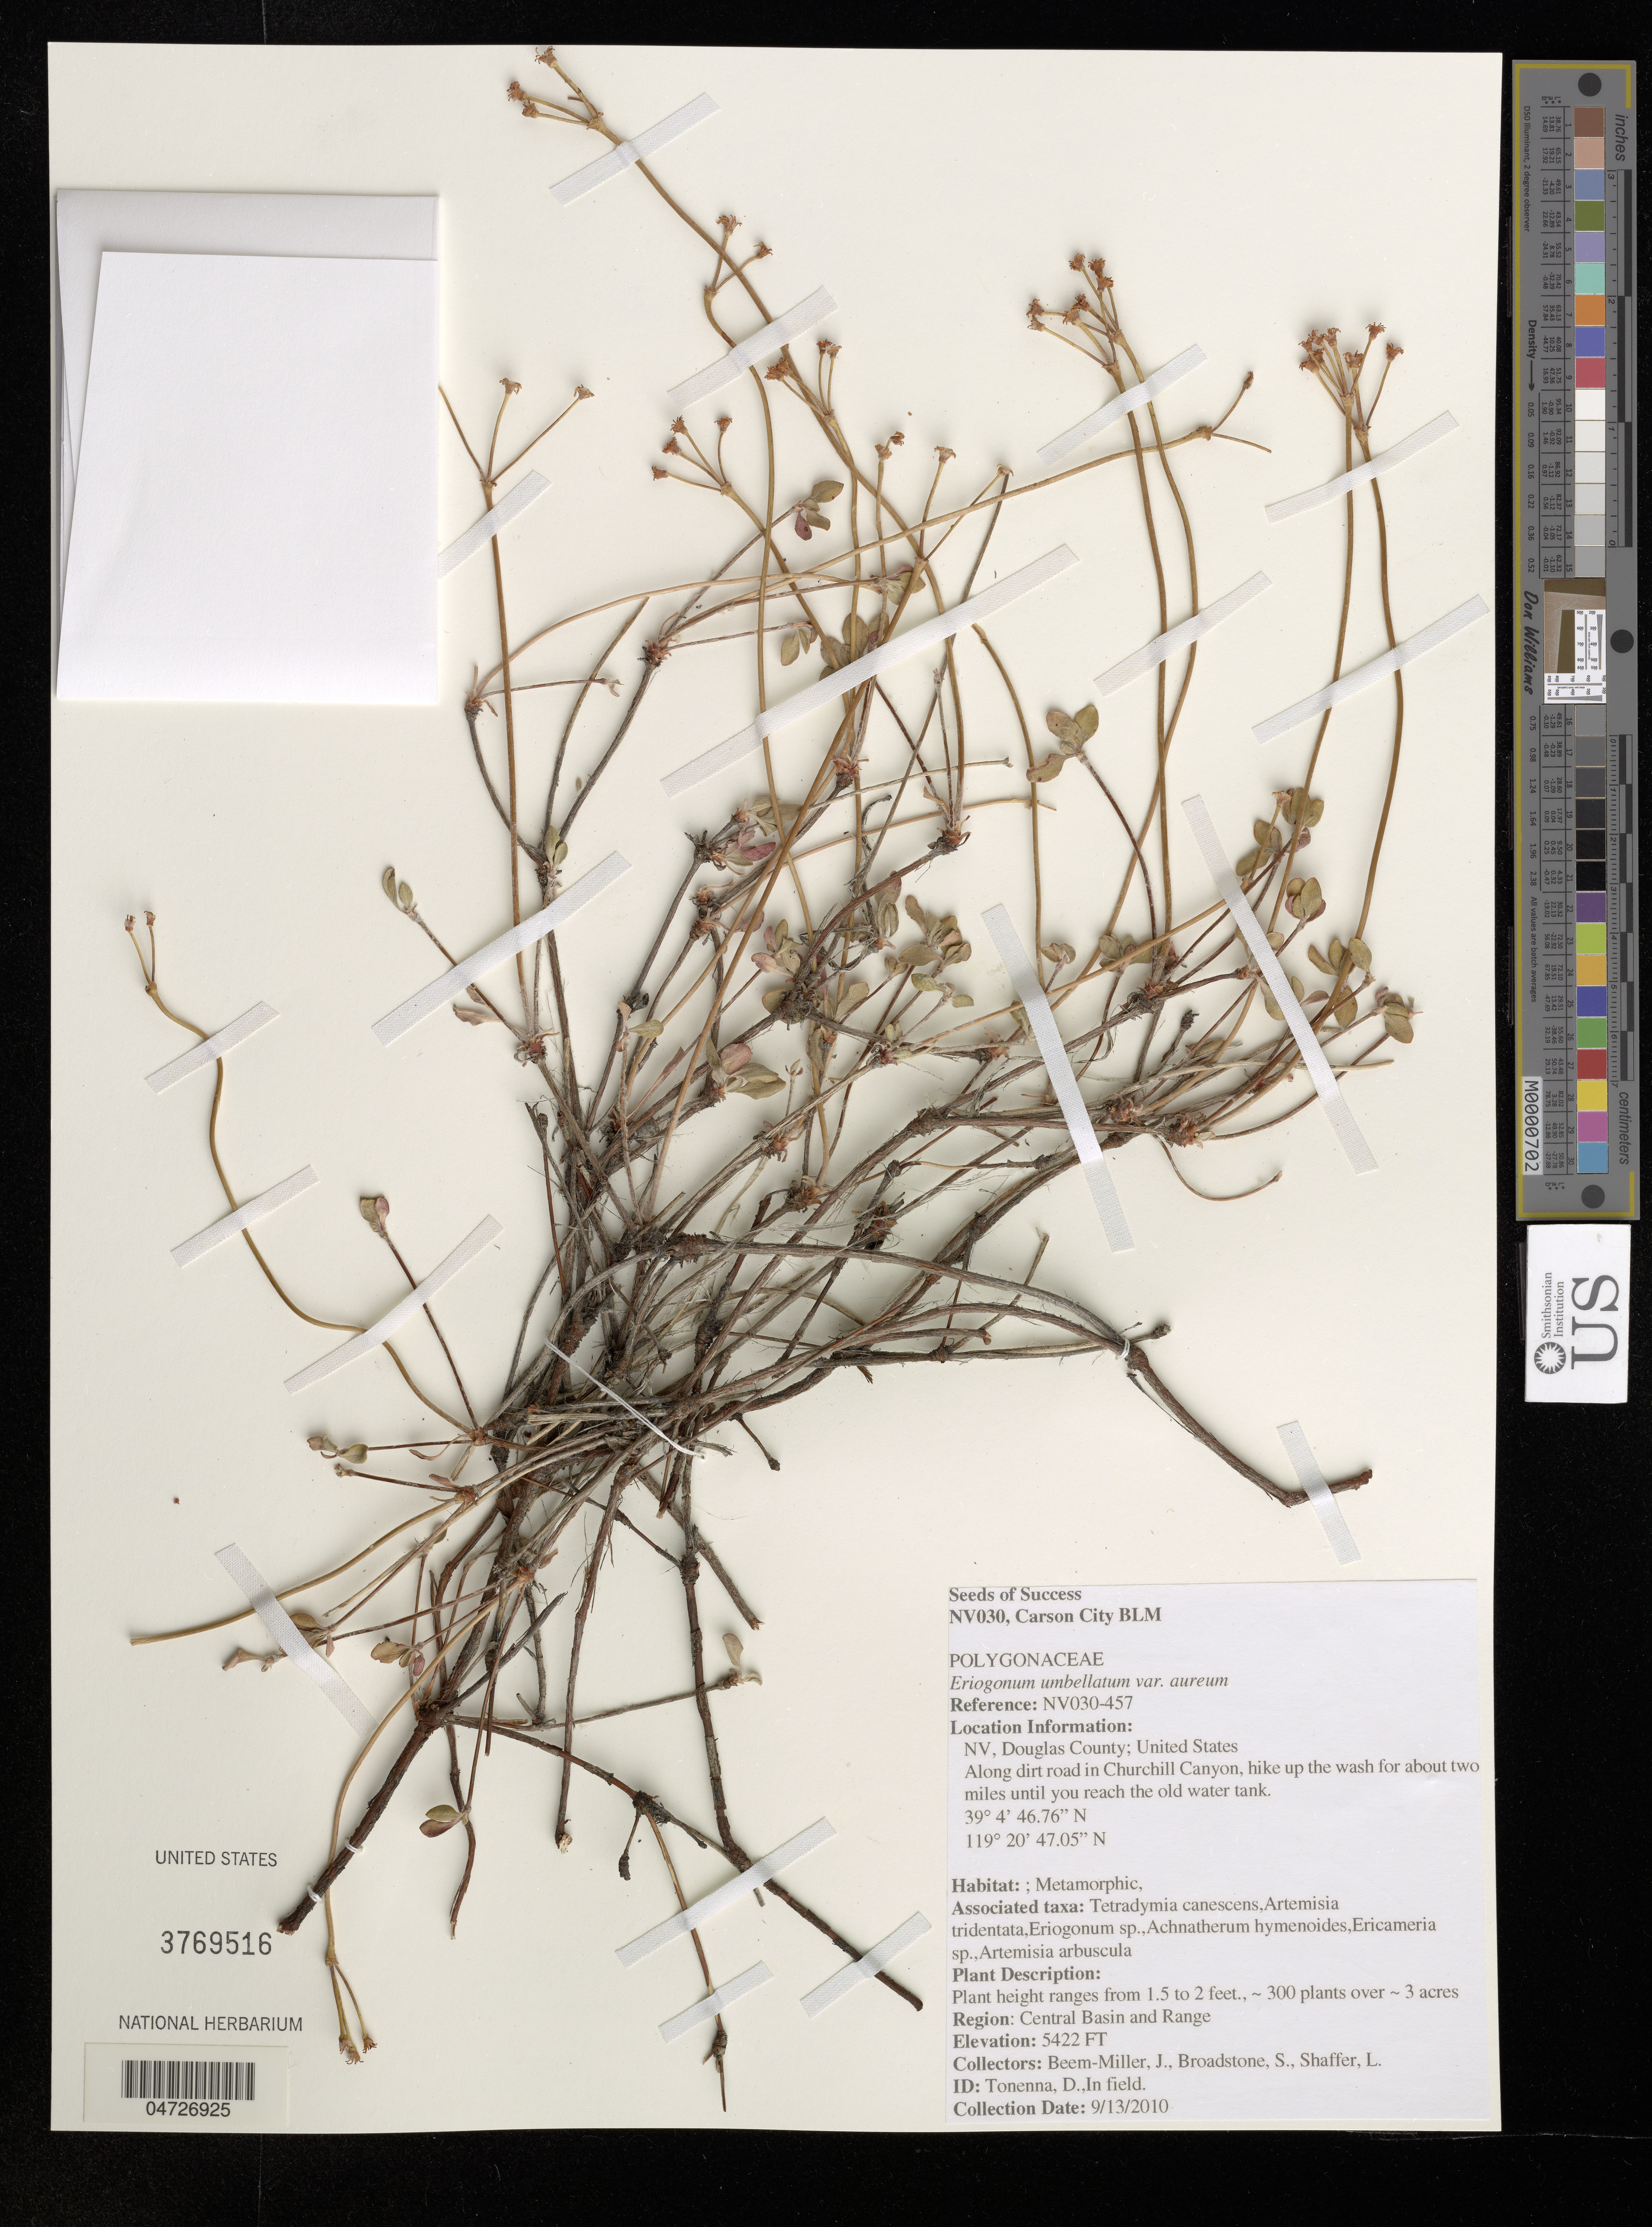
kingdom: Plantae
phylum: Tracheophyta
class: Magnoliopsida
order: Caryophyllales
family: Polygonaceae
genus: Eriogonum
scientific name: Eriogonum umbellatum var. aureum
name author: (Gand.) Reveal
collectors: J. Beem-Miller, S. Broadstone & L. Shaffer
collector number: NV030-457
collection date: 2010-09-13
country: United States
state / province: Nevada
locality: Douglas County. Along dirt road in Churchill Canyon, hike up the wash for about two miles until you reach the old water tank.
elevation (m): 1653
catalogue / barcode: US 3769516